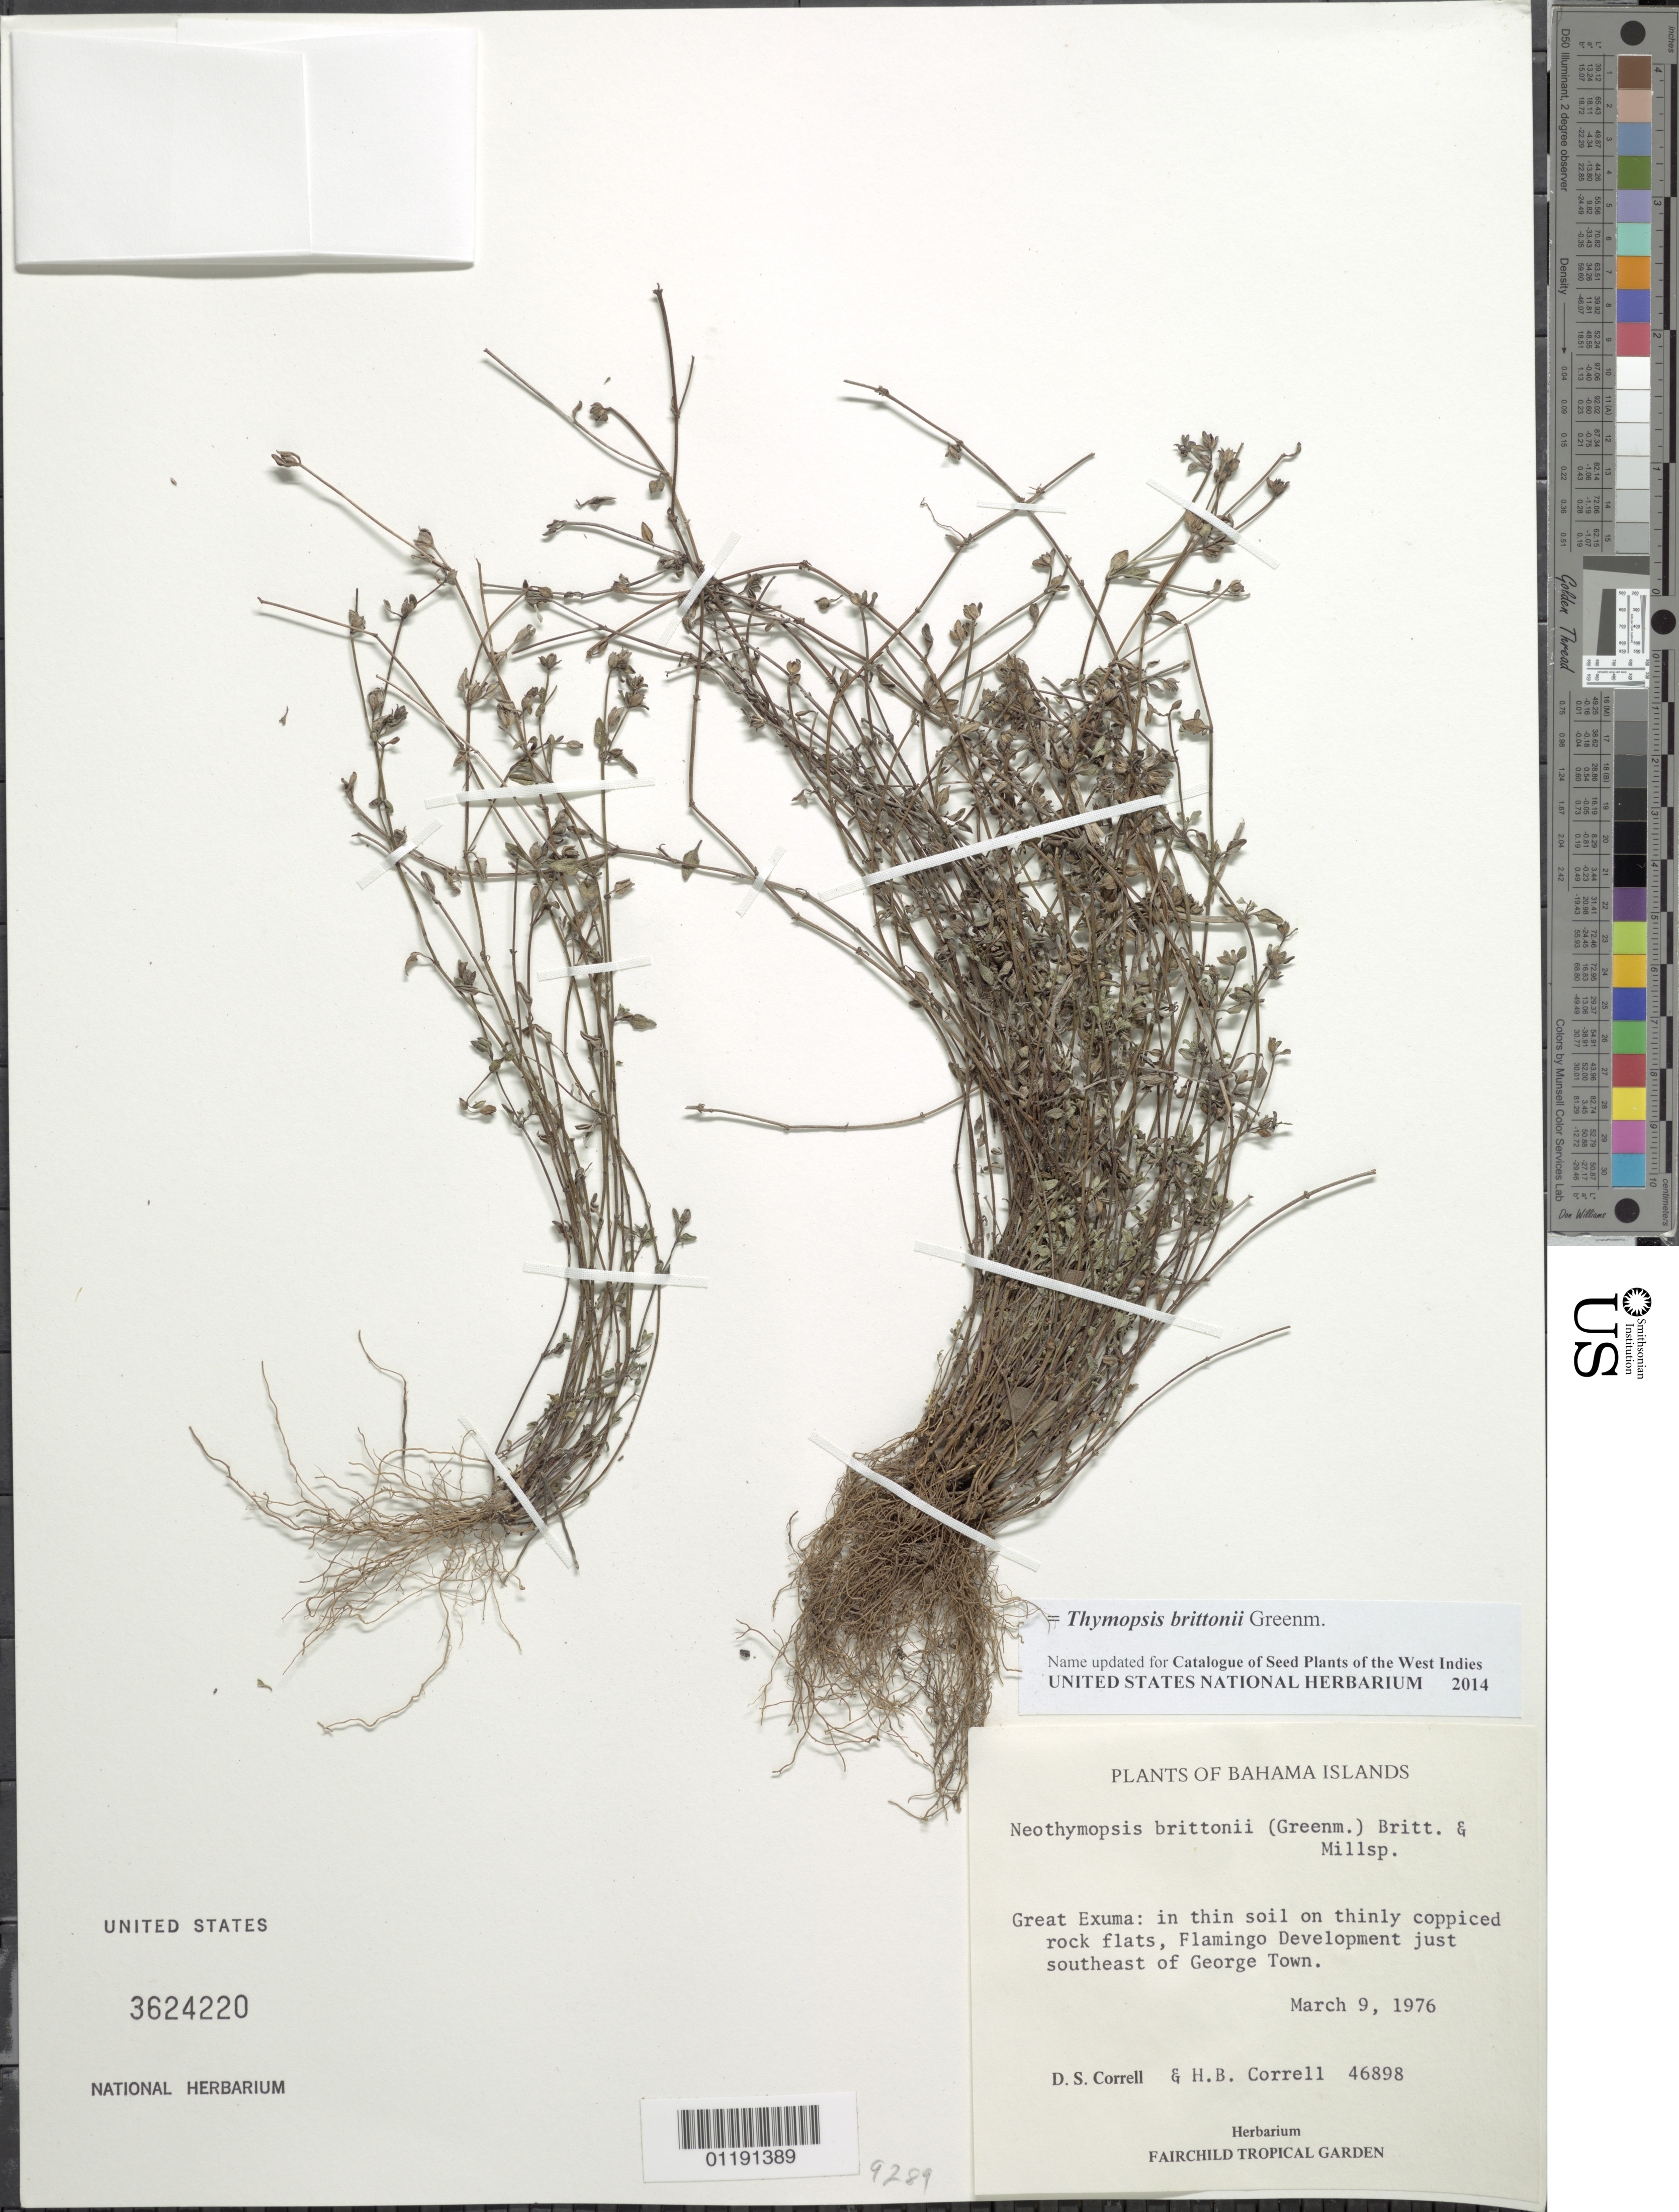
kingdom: Plantae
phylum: Tracheophyta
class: Magnoliopsida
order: Asterales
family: Asteraceae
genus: Thymopsis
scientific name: Thymopsis brittonii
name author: (Greenm.) Britton & Millsp.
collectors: D. S. Correll & H. Correll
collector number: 46898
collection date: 1976-03-09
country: Bahamas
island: Great Exuma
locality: In thin soil on thinly coppiced rock flats, Flamingo Developement just SE of George Town.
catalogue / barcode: US 3624220